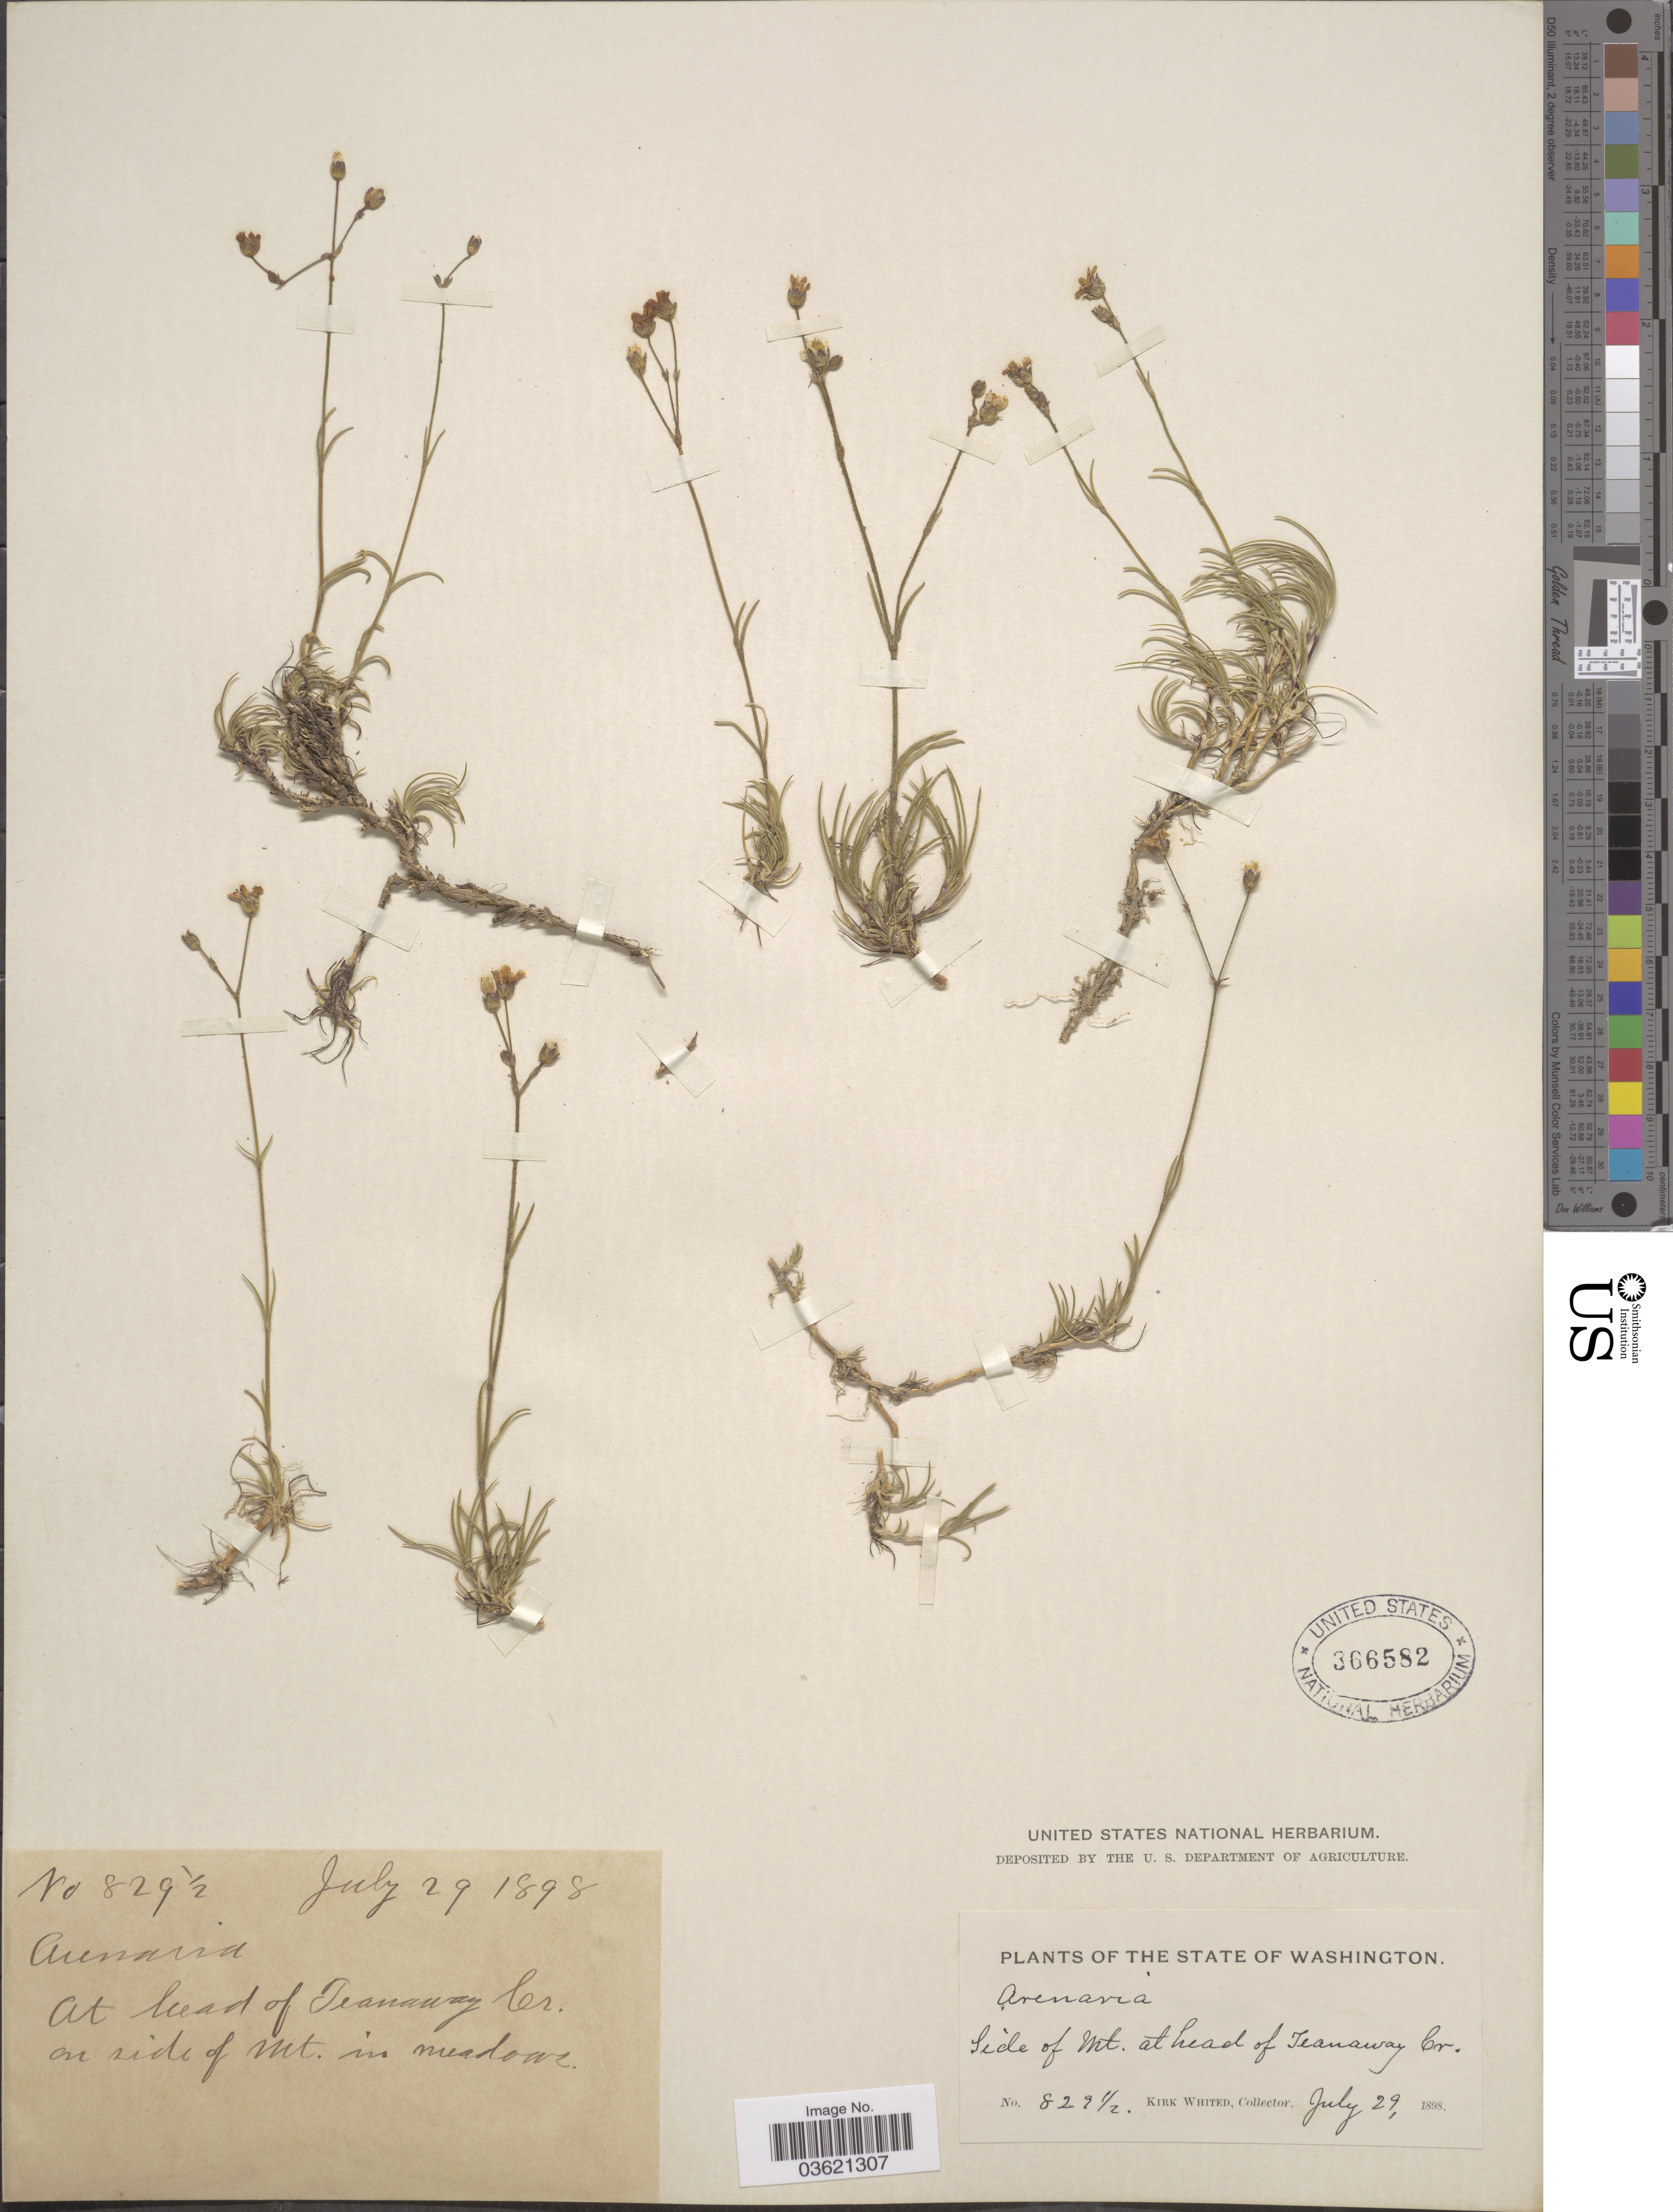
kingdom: Plantae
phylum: Tracheophyta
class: Magnoliopsida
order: Caryophyllales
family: Caryophyllaceae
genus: Arenaria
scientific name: Arenaria sp.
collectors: K. Whited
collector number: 829½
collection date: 1898-07-29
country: United States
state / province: Washington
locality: Side of Mt. at head of Teanaway Cr.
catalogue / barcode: US 366582